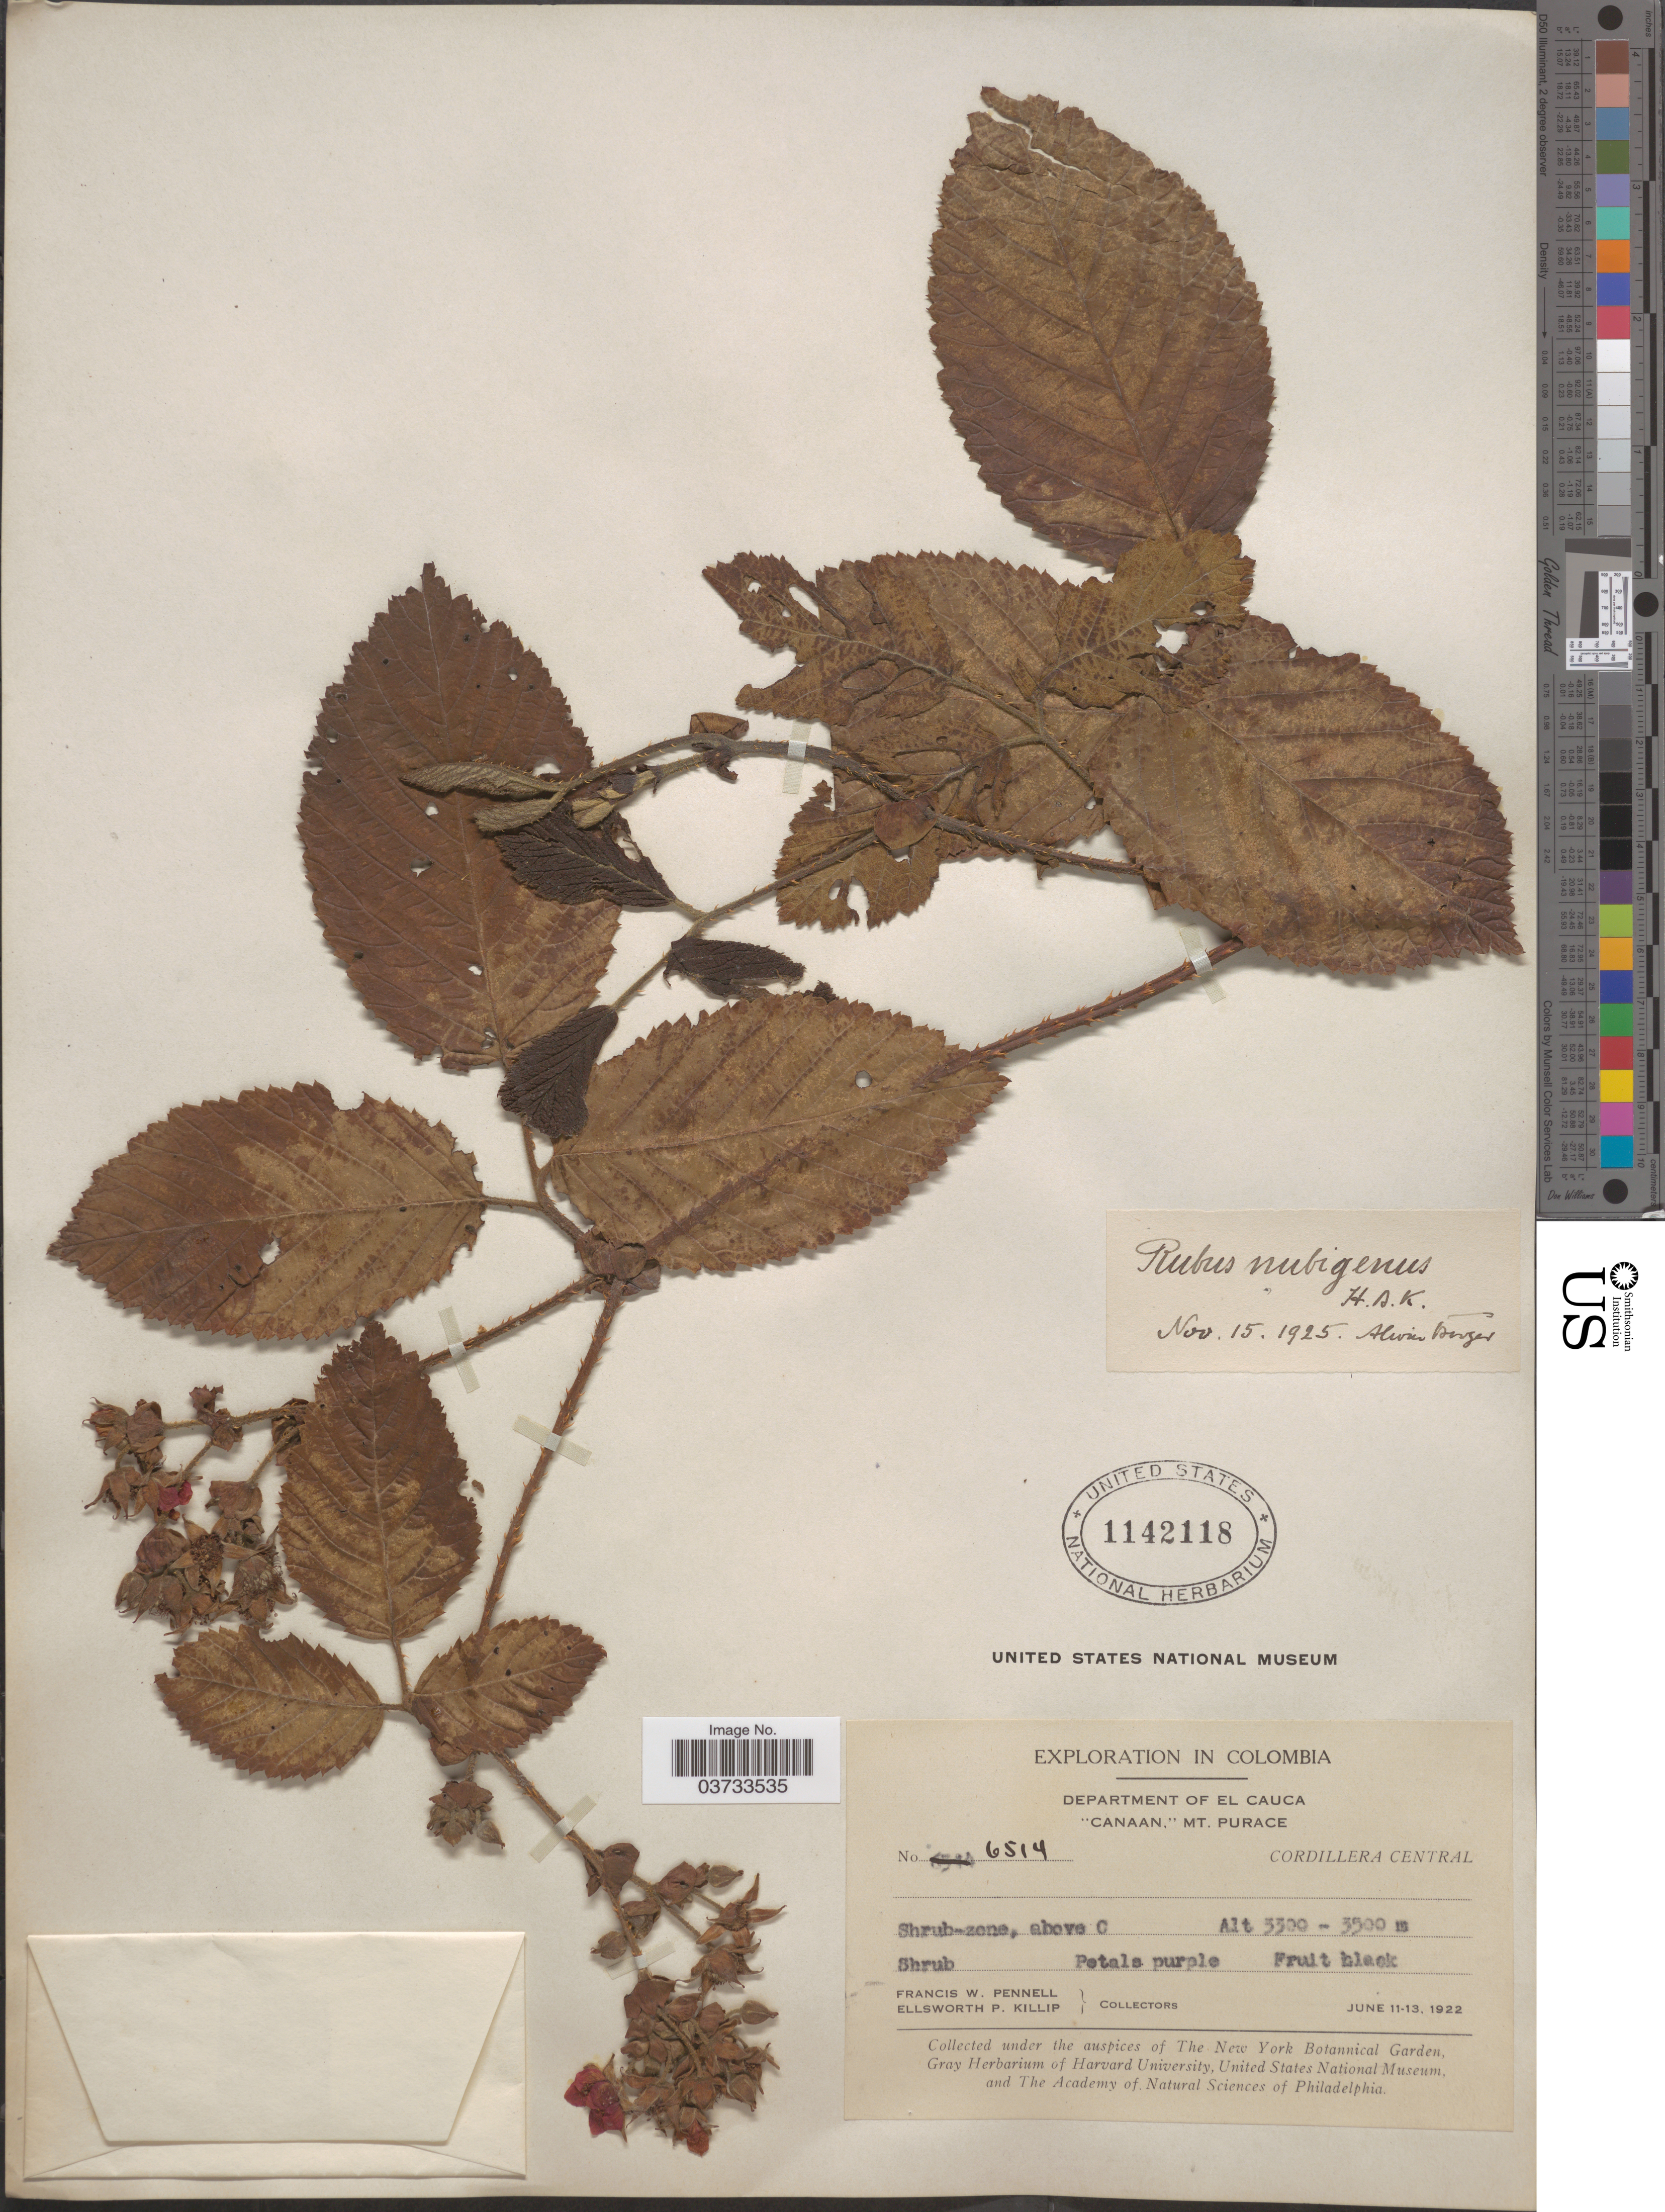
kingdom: Plantae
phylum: Tracheophyta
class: Magnoliopsida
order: Rosales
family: Rosaceae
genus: Rubus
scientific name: Rubus nubigenus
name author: Kunth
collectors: F. W. Pennell & E. P. Killip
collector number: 6514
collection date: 1922-06-11/1922-06-13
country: Colombia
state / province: Cauca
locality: Department of El Cauca. "Canaan," Mt. Purace. Cordillera Central.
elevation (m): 3300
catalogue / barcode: US 1142118